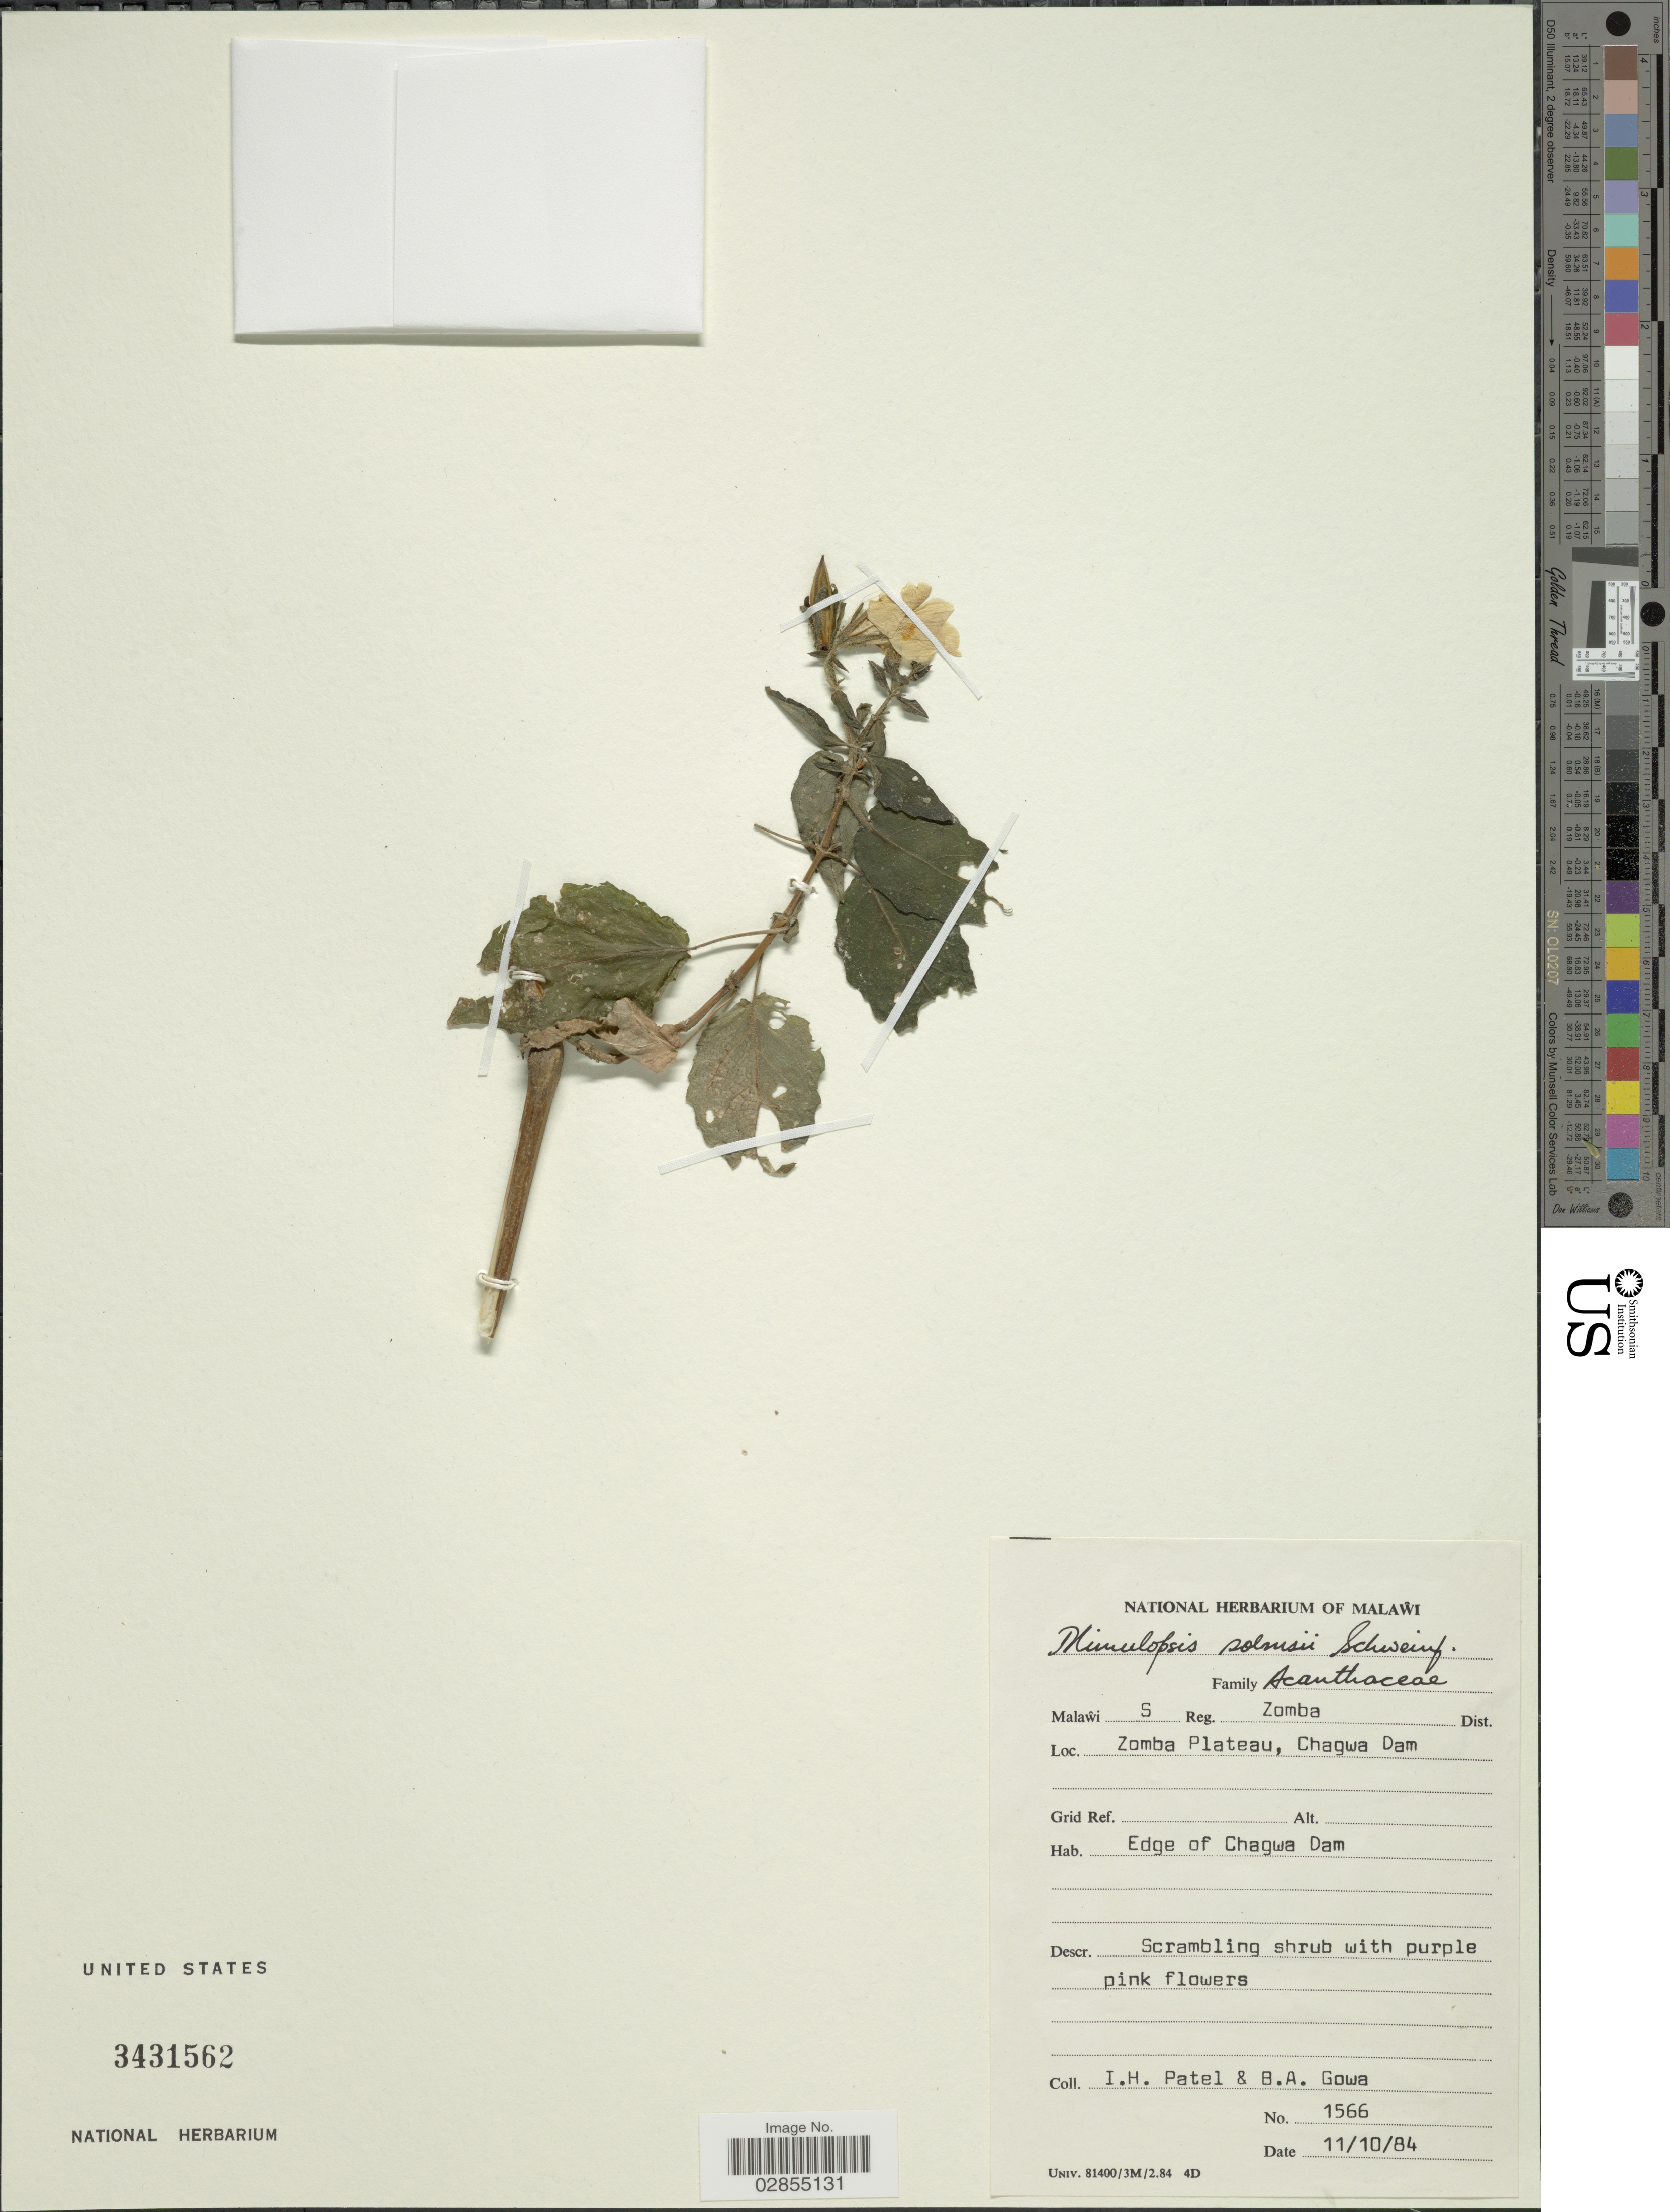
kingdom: Plantae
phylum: Tracheophyta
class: Magnoliopsida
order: Lamiales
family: Acanthaceae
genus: Mimulopsis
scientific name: Mimulopsis solmsii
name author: Schweinf.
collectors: I. Patel & B. Gowa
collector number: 1566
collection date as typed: Transcribed d/m/y: 11/10/84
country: Malawi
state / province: Southern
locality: S Reg. Zomba Dist. Zomba Plateau, Chagwa Dam. Edge of Chagwa Dam.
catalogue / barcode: US 3431562